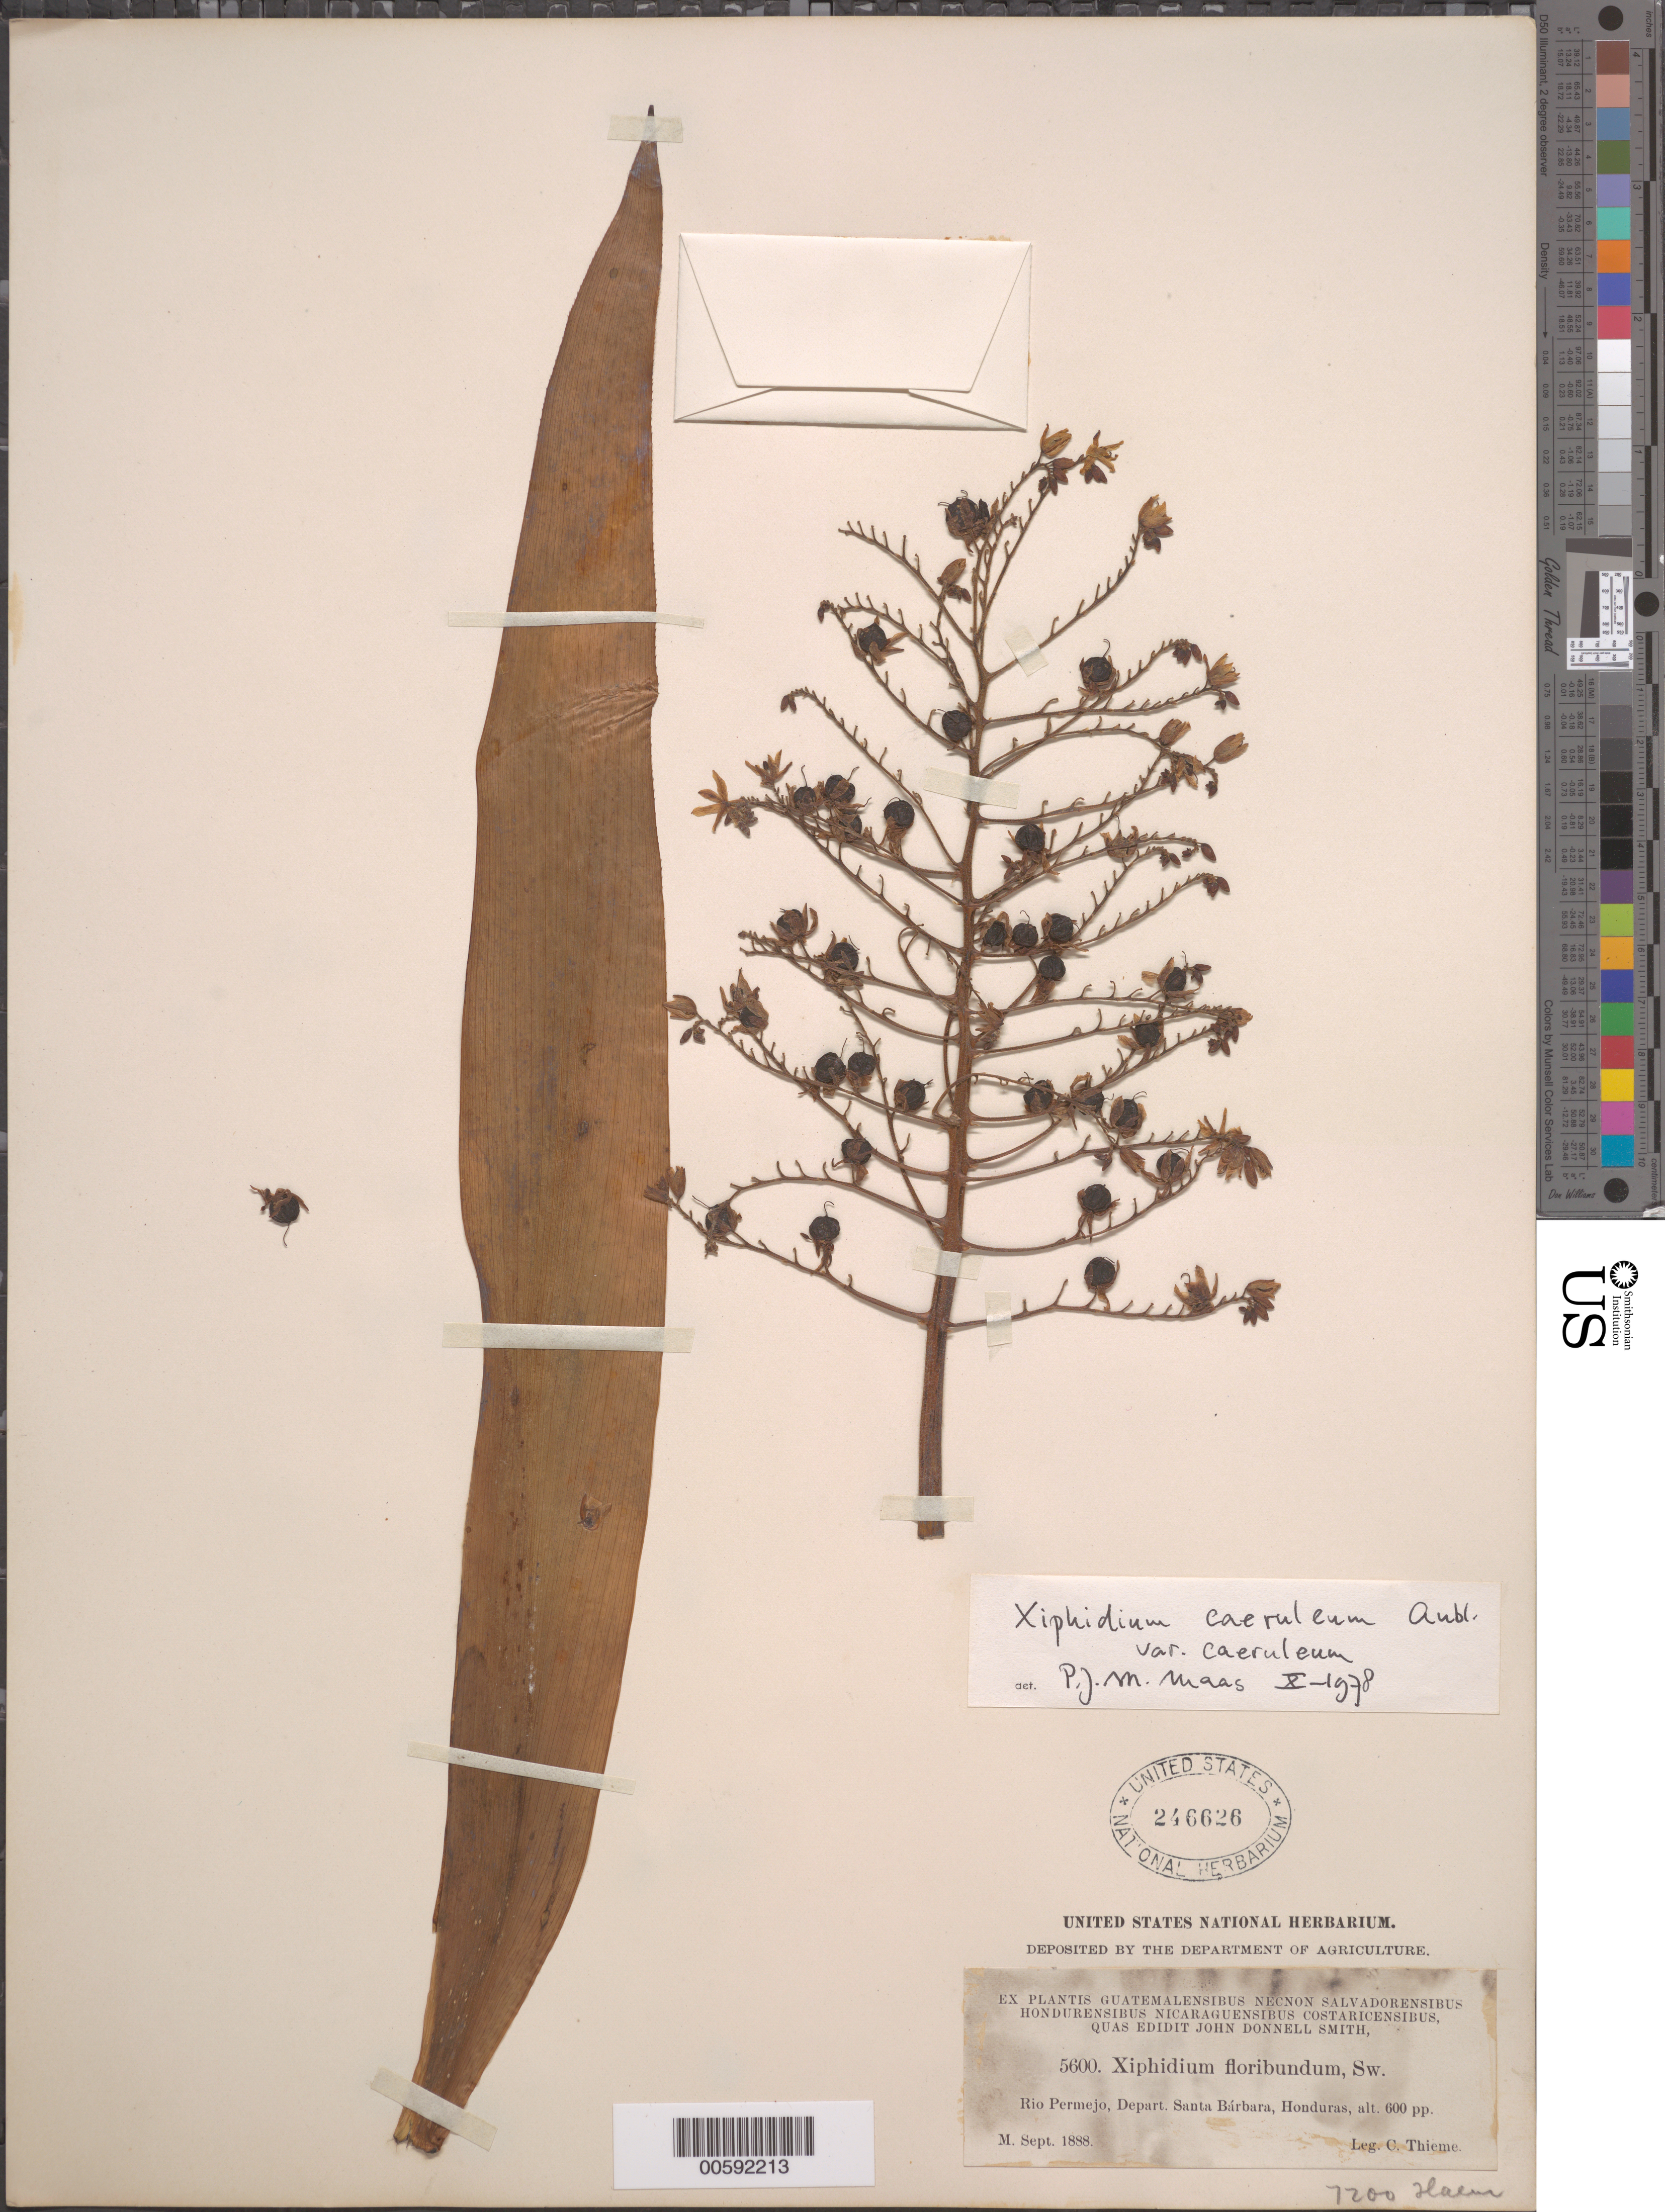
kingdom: Plantae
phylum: Tracheophyta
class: Liliopsida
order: Commelinales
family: Haemodoraceae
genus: Xiphidium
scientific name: Xiphidium caeruleum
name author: Aubl.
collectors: C. Thieme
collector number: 5600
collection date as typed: Sep 1888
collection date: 1888-09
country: Honduras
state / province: Santa Bárbara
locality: Rio Permejo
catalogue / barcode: US 246626